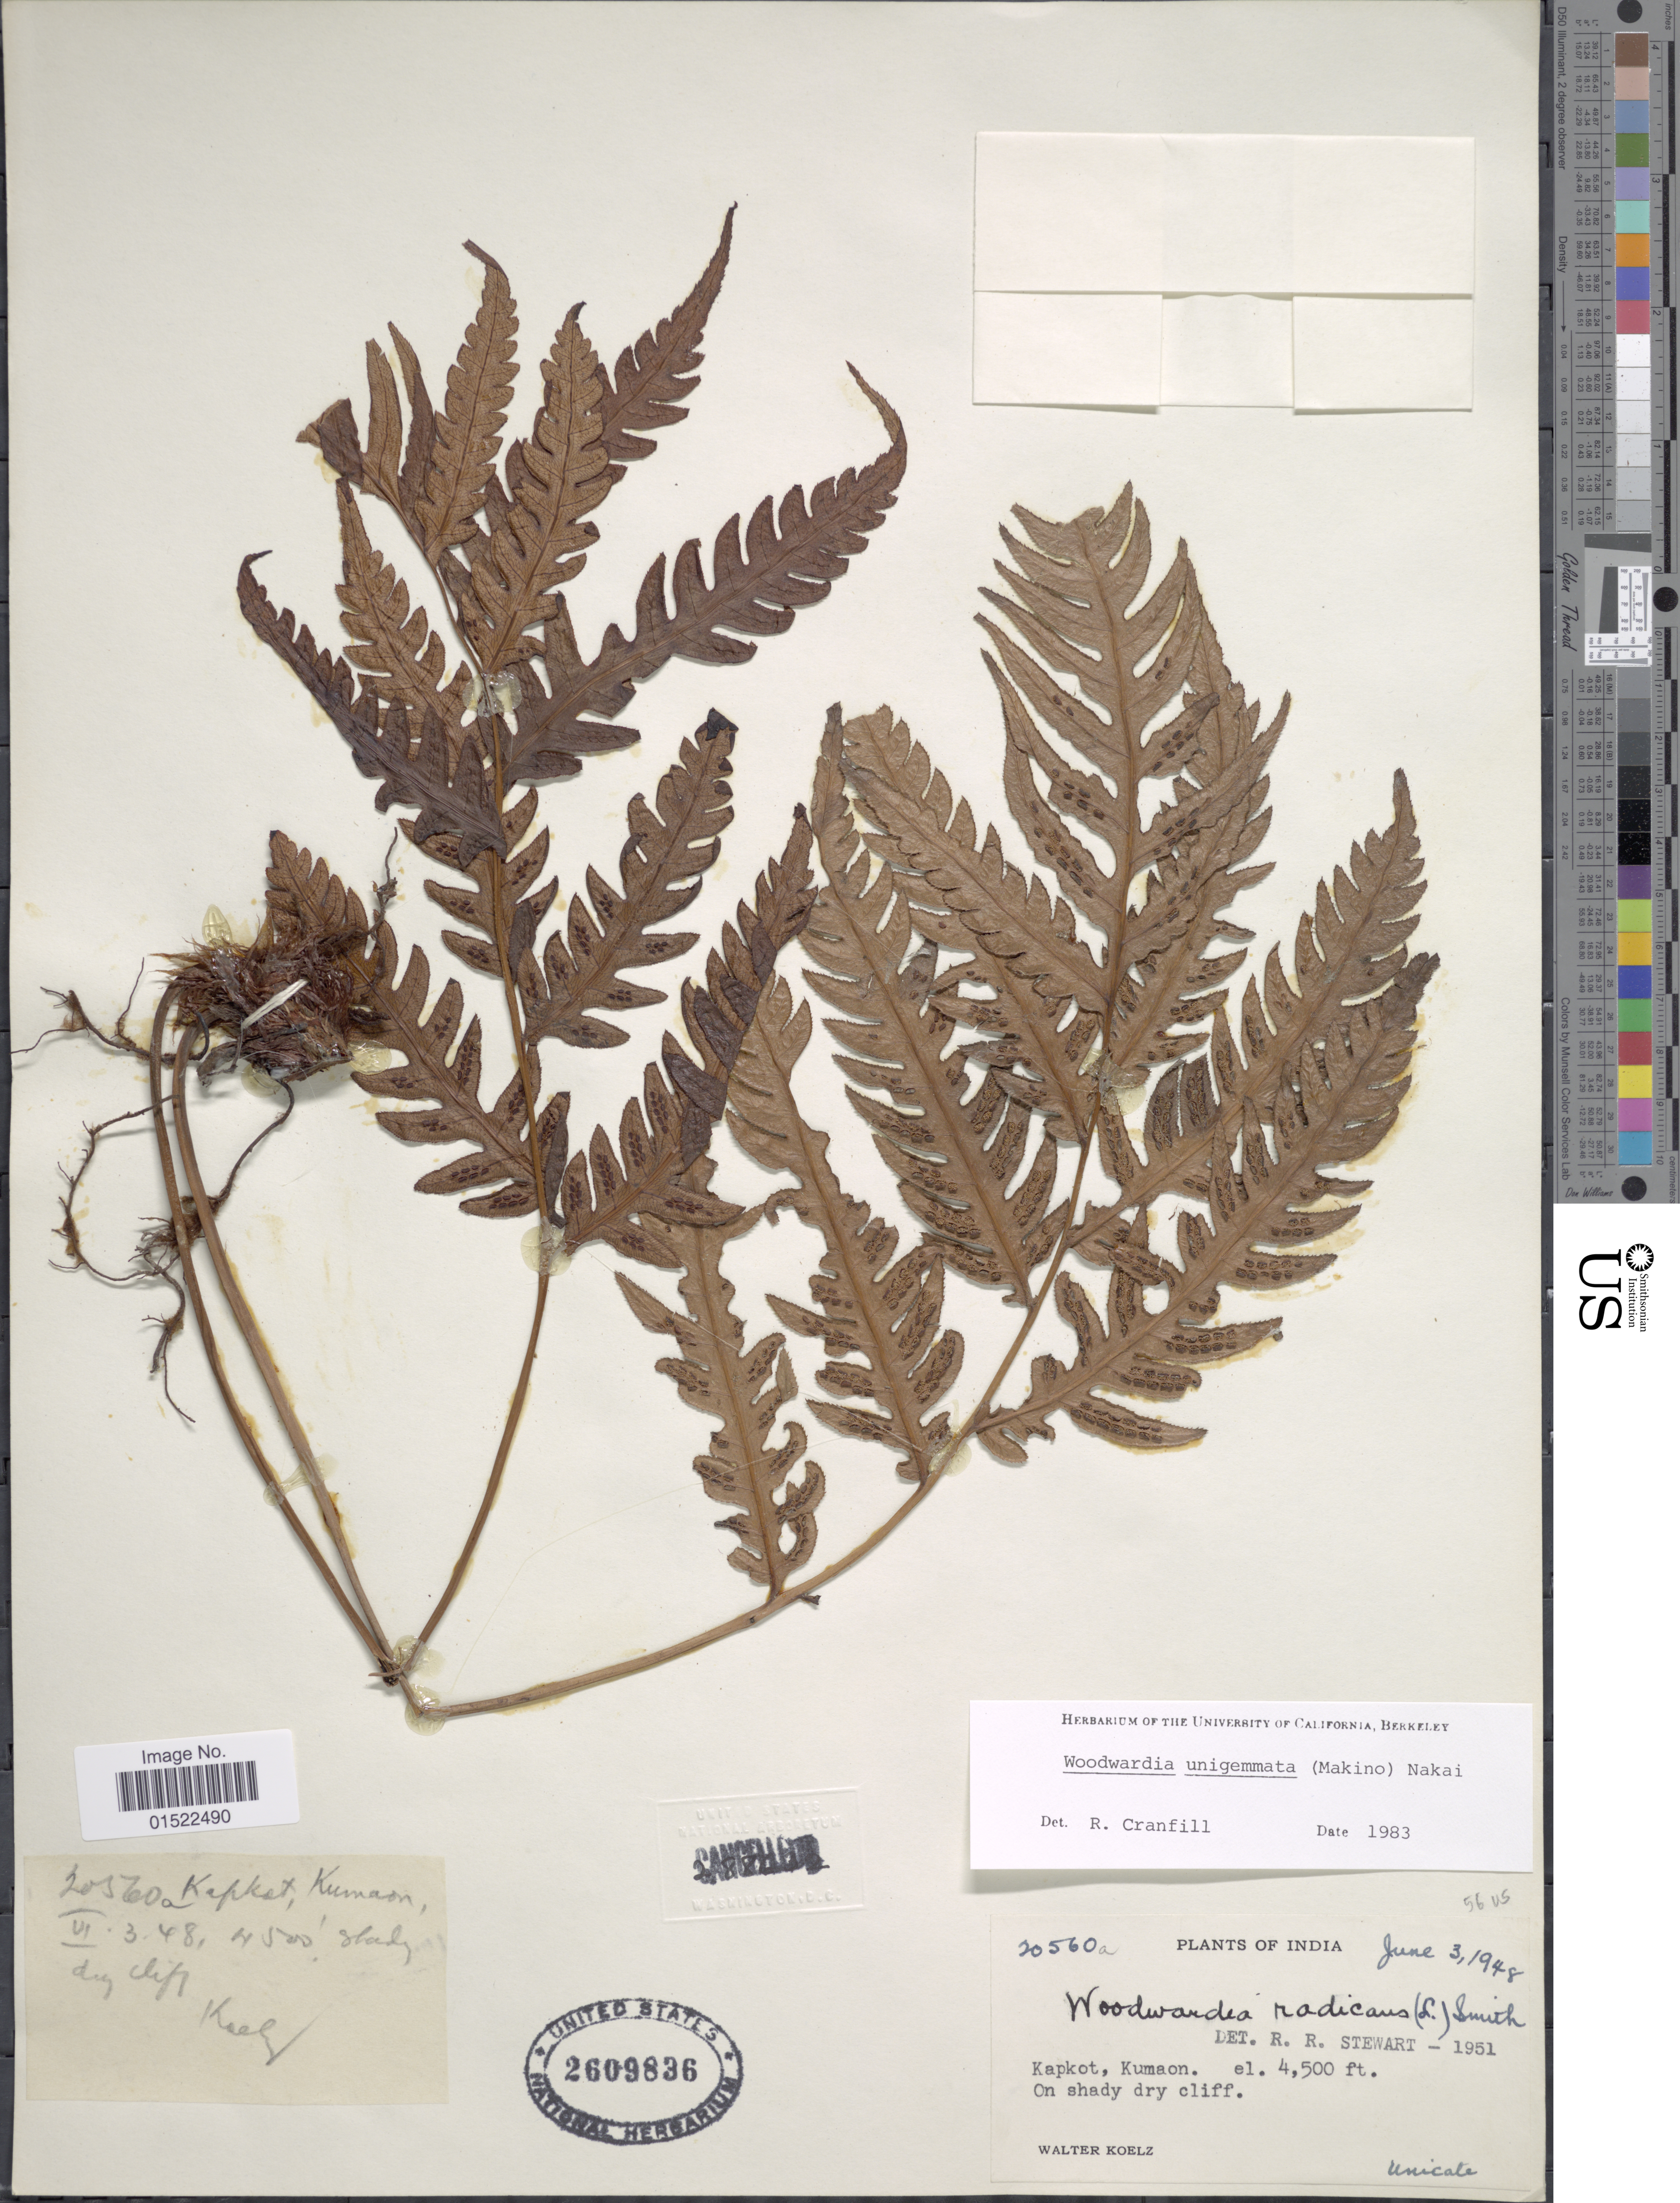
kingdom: Plantae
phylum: Tracheophyta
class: Polypodiopsida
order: Polypodiales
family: Blechnaceae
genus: Woodwardia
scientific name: Woodwardia unigemmata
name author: (Makino) Nakai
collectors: W. N. Koelz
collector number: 20560a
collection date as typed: Transcribed d/m/y: 3/6/48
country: India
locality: Kapkot, Kumaon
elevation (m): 1372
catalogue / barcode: US 2609836